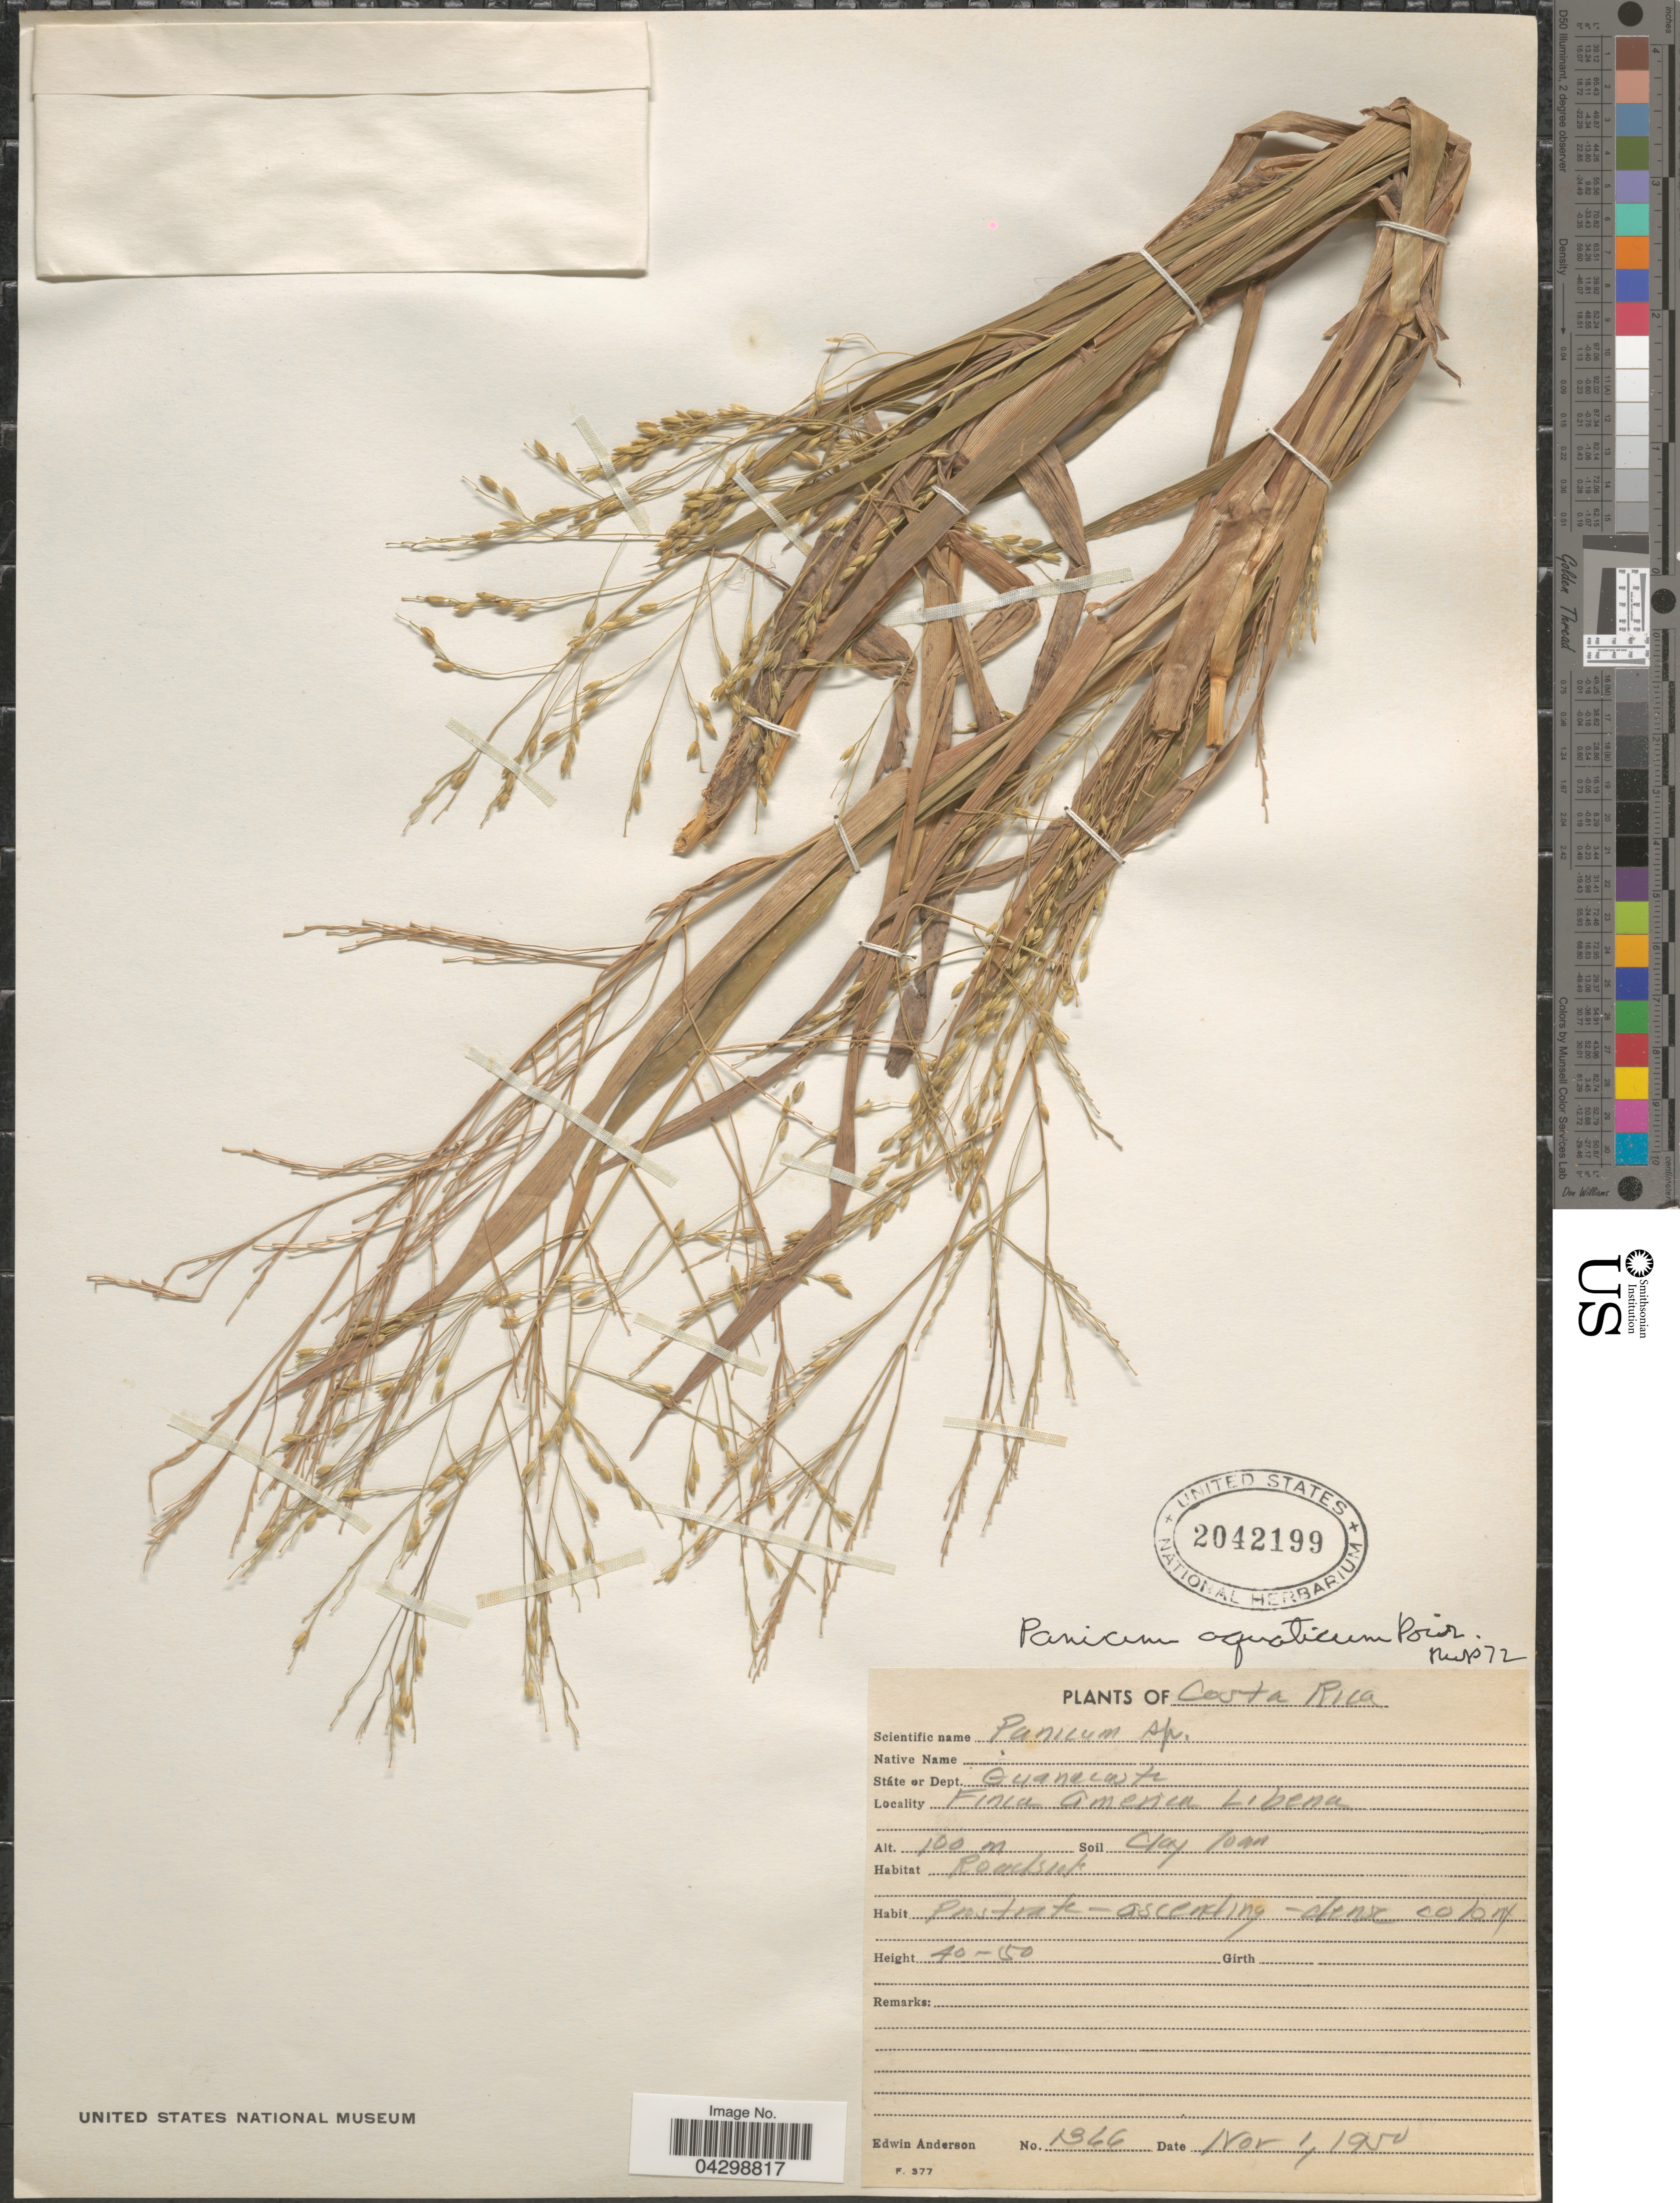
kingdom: Plantae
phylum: Tracheophyta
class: Liliopsida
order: Poales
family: Poaceae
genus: Panicum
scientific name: Panicum sublaeve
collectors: E. Anderson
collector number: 1366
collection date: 1950-11-01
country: Costa Rica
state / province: Guanacaste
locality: State or Dept. Guanacaste. Finca America Libena.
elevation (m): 100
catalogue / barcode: US 2042199